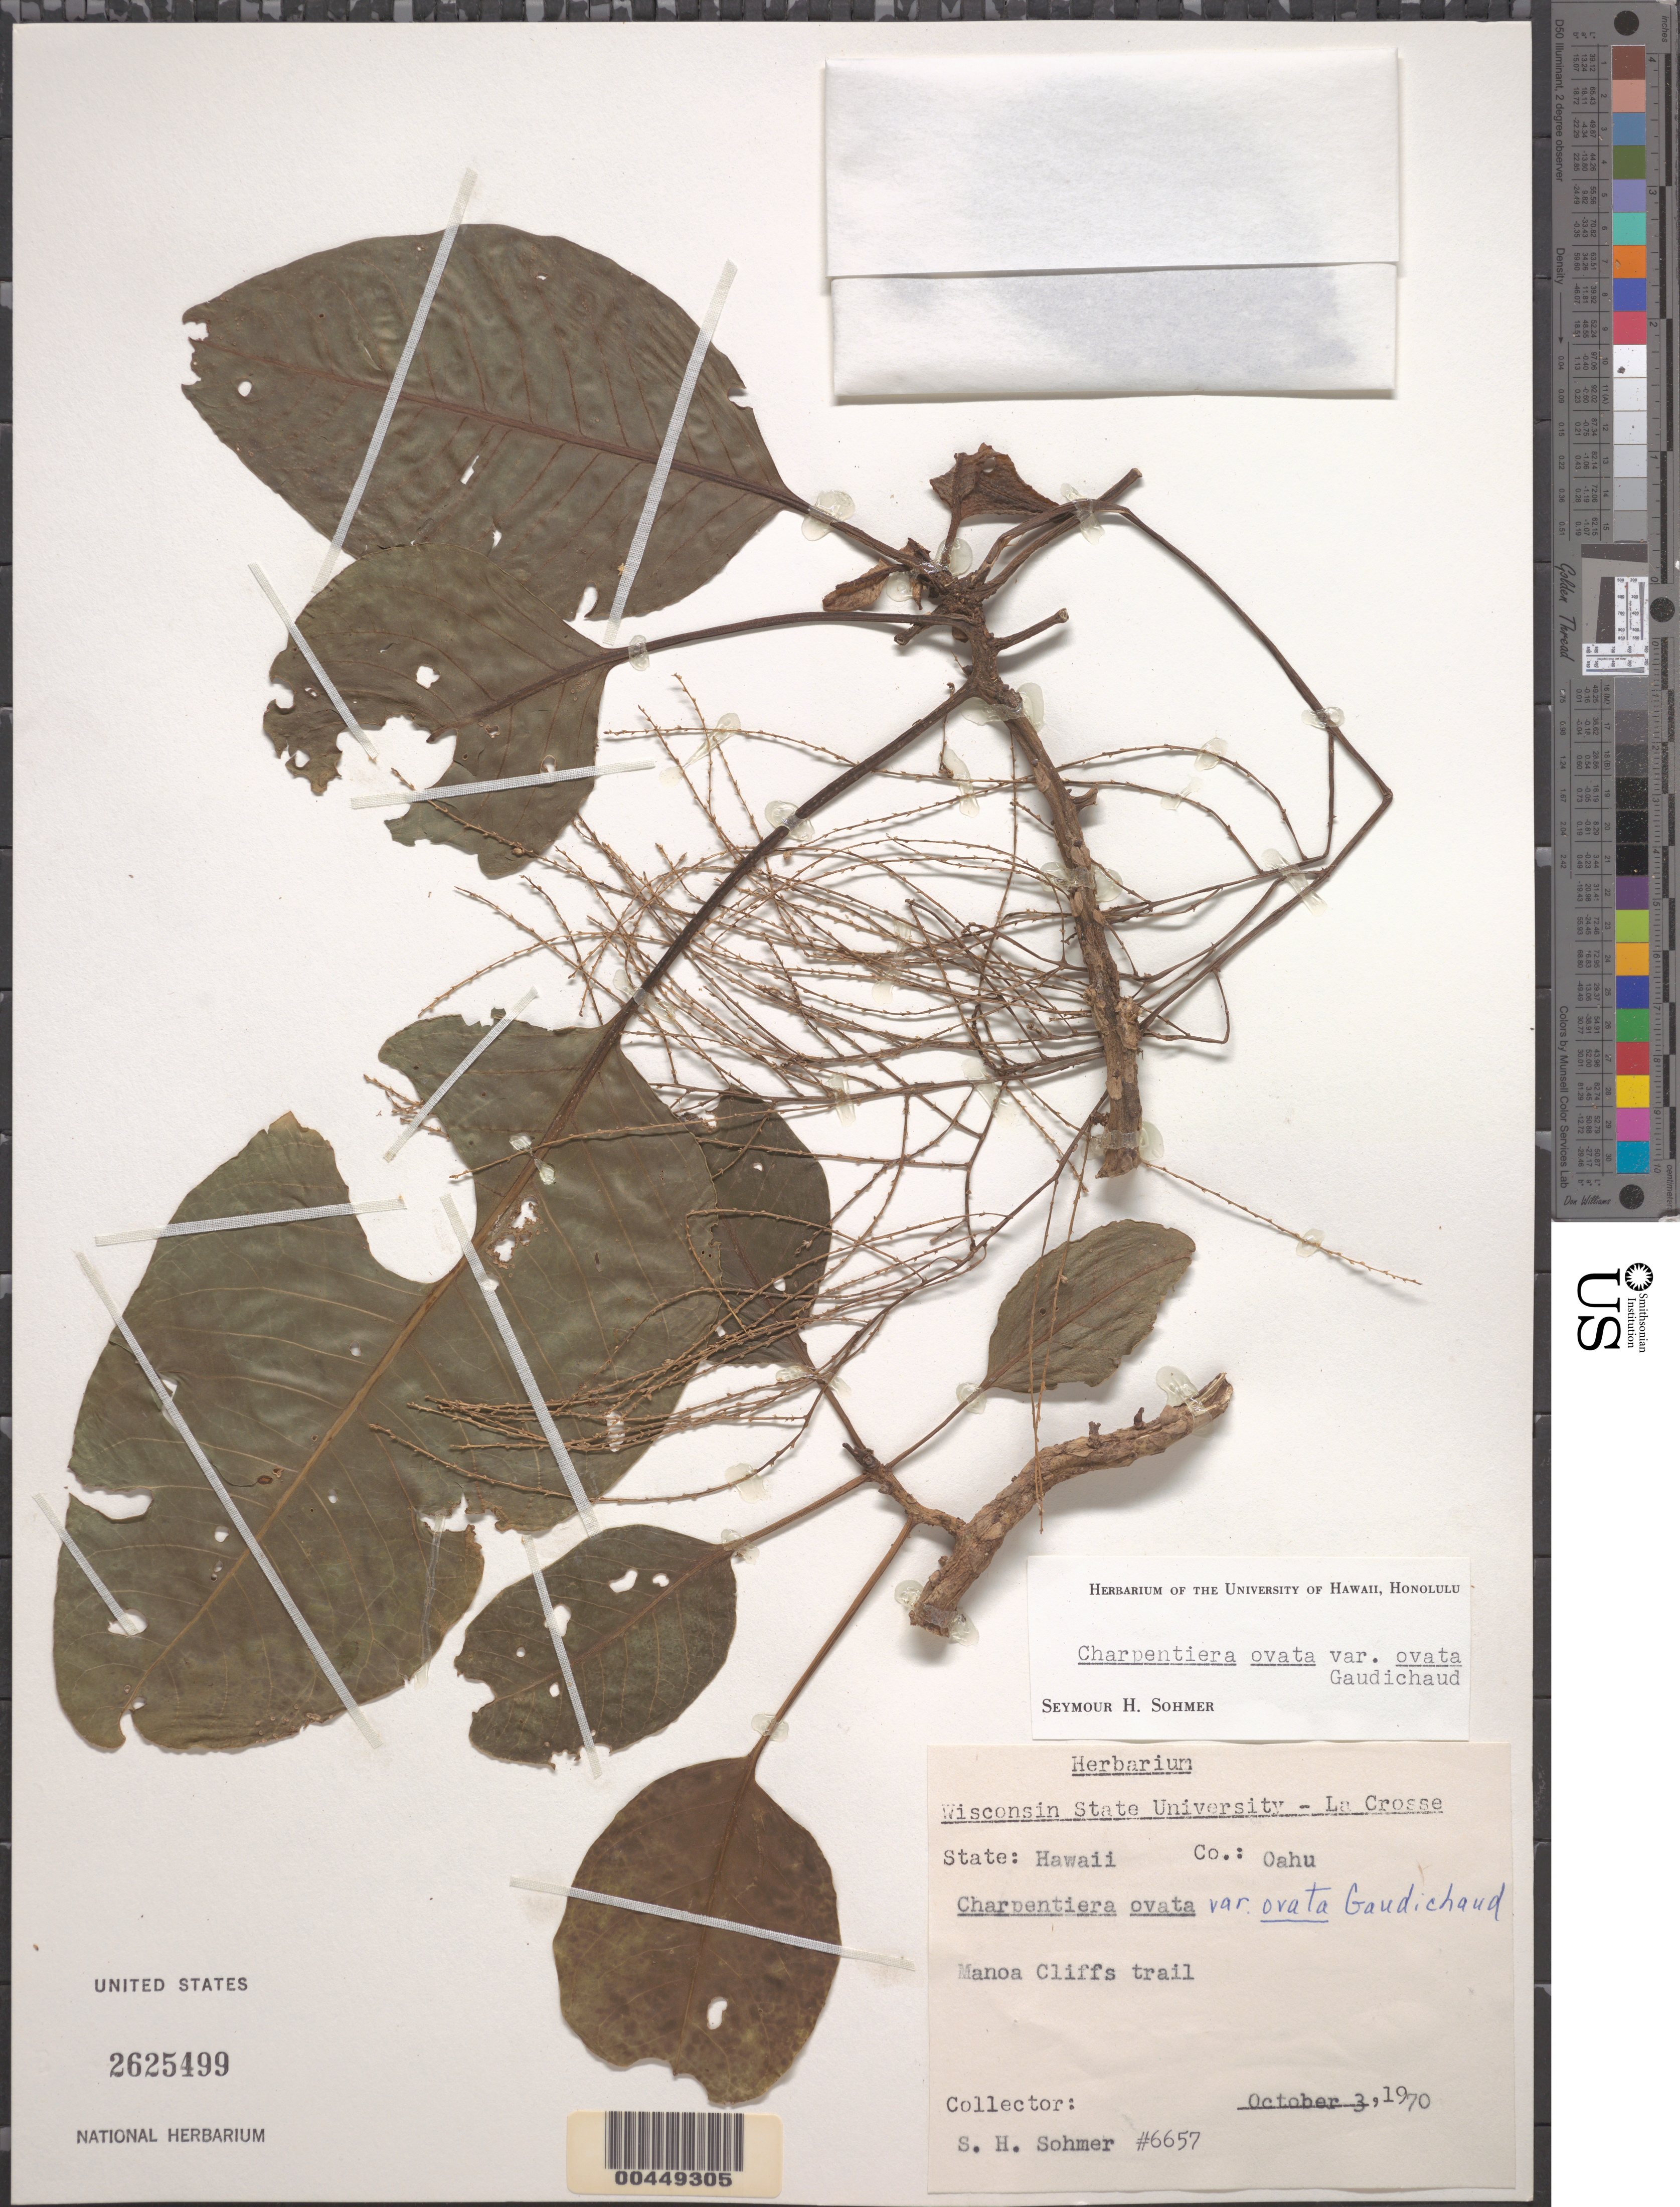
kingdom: Plantae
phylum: Tracheophyta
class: Magnoliopsida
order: Caryophyllales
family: Amaranthaceae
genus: Charpentiera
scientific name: Charpentiera ovata var. ovata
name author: Gaudich.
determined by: Sohmer, S. H.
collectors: S. H. Sohmer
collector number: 6657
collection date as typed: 3 Oct 1970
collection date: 1970-10-03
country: United States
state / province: Hawaii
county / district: Honolulu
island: Oahu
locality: Manoa Cliffs Trail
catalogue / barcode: US 2625499